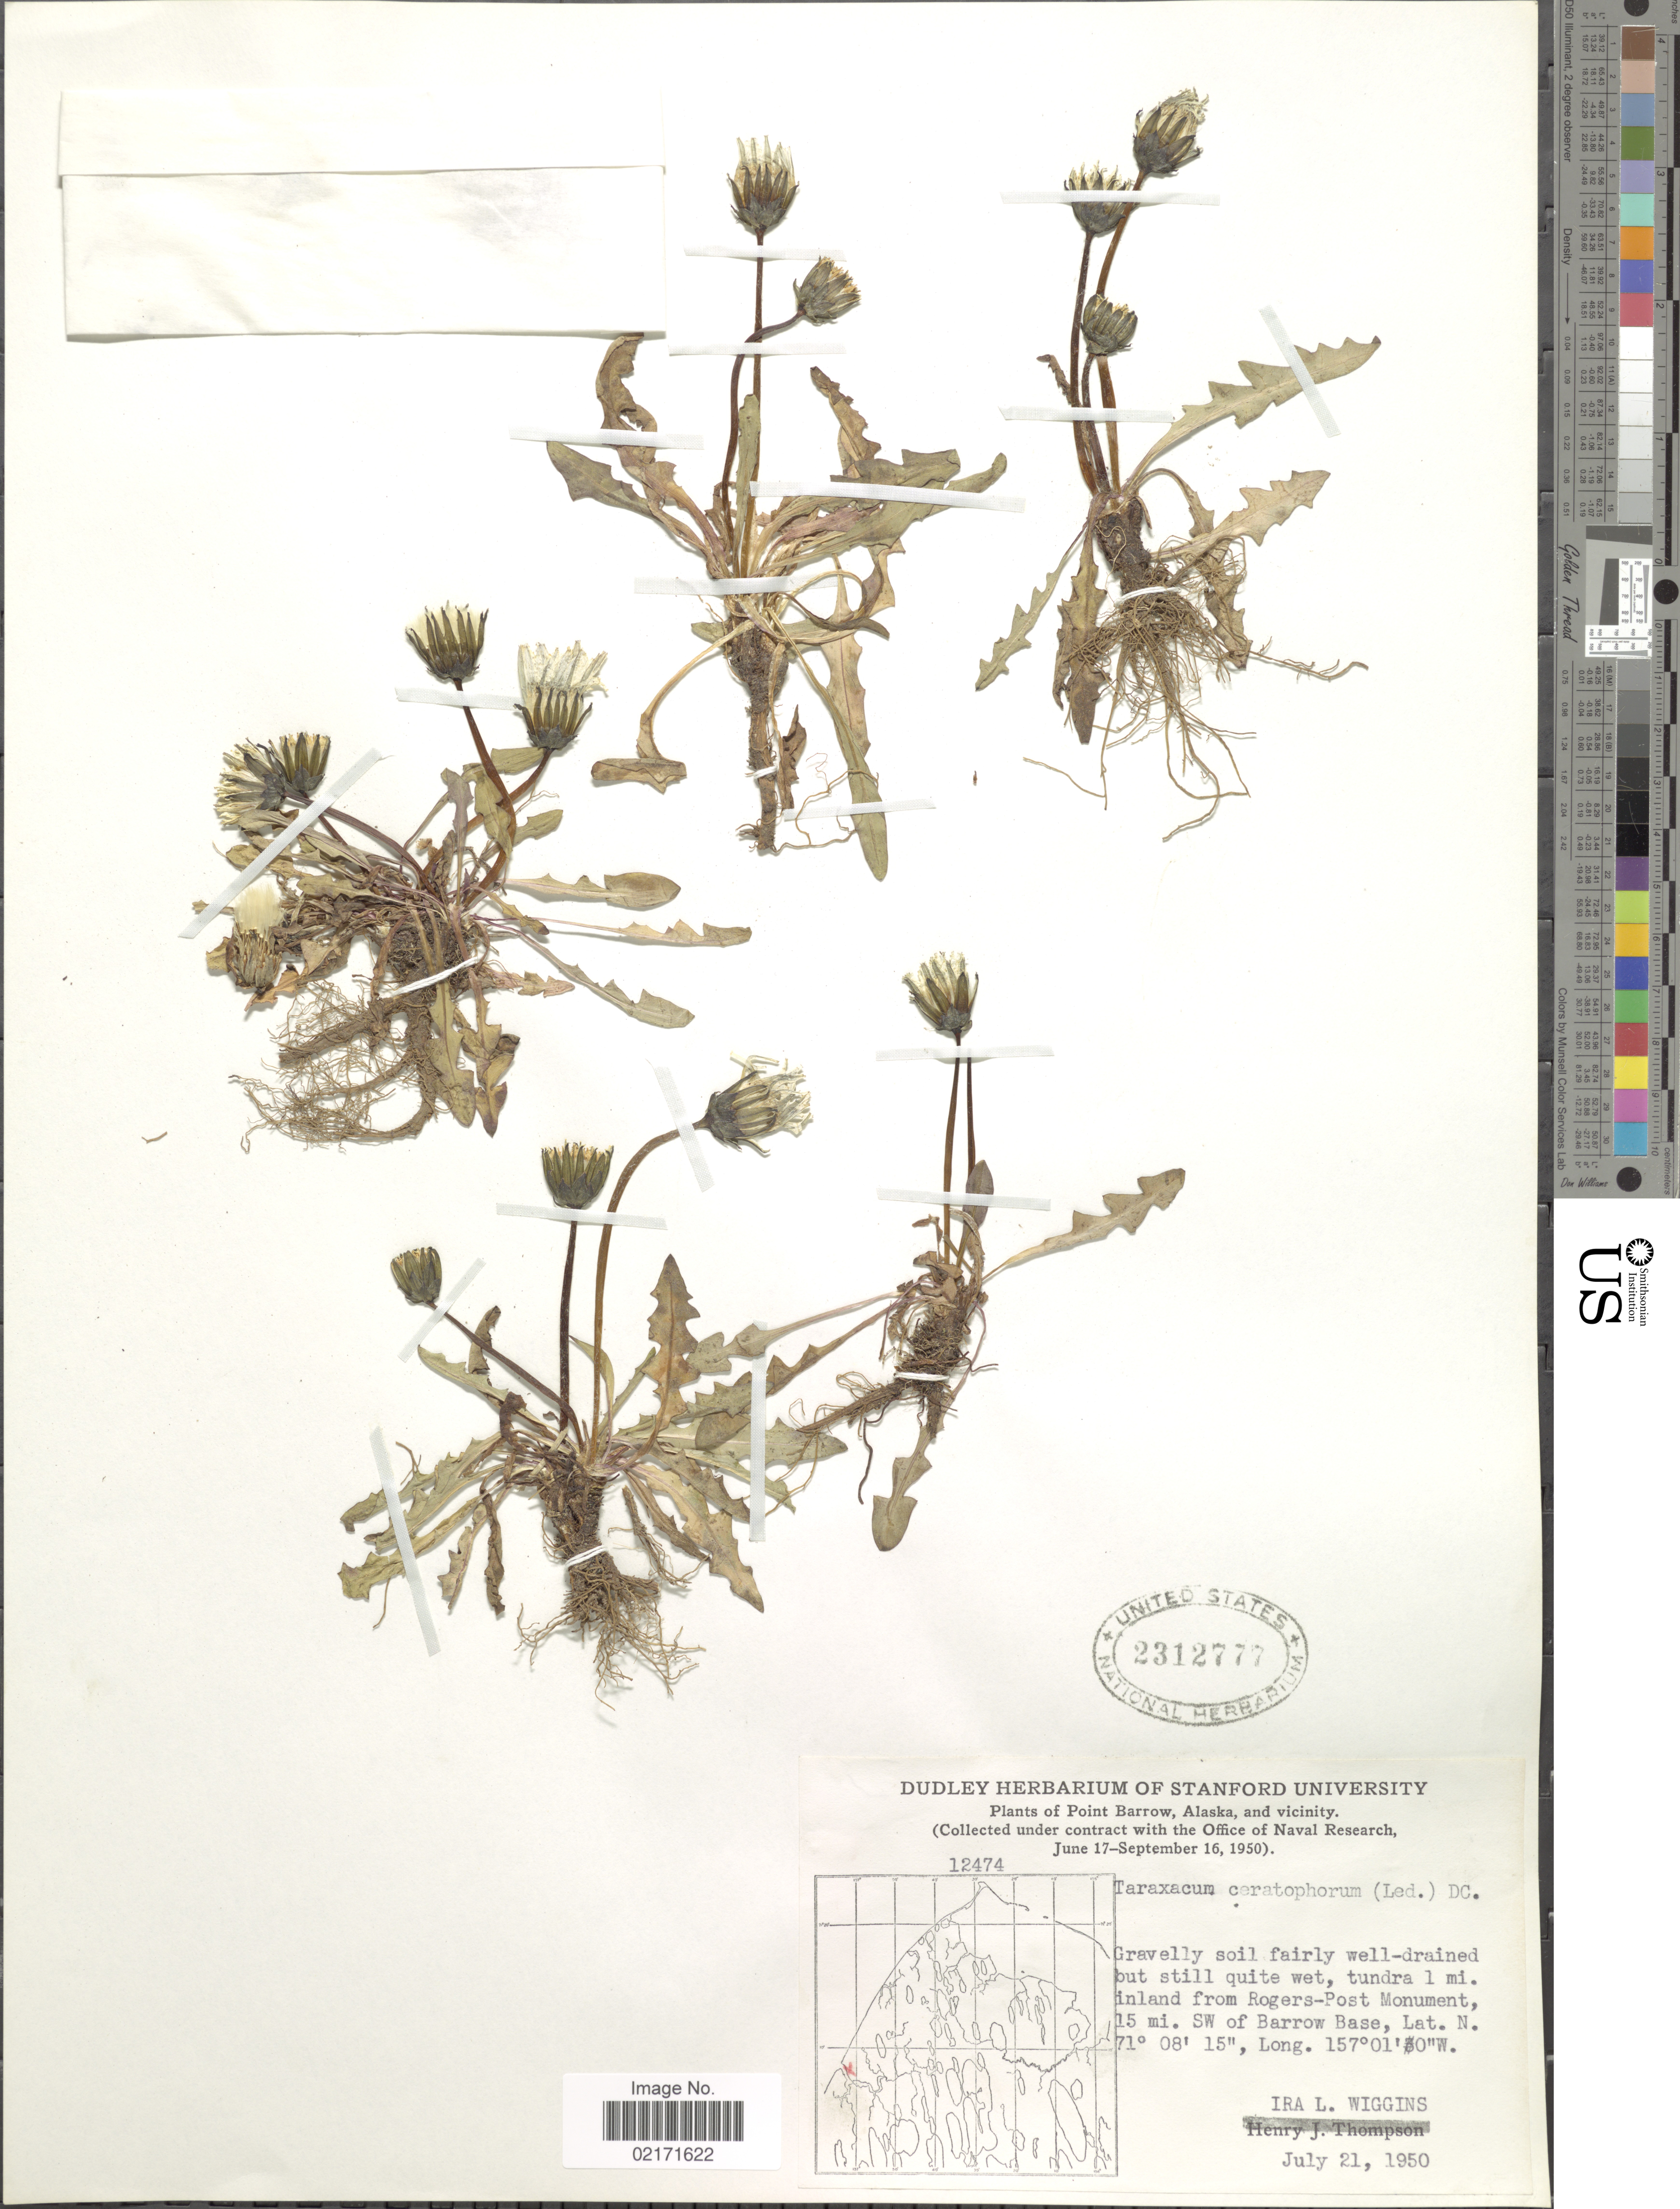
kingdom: Plantae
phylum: Tracheophyta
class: Magnoliopsida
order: Asterales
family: Asteraceae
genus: Taraxacum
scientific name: Taraxacum ceratophorum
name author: (Ledeb.) DC.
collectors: I. L. Wiggins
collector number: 12474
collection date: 1950-07-21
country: United States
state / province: Alaska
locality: Point Barrow, Alaska, and vicinity. Tundra 1 mi.inland from Rogers-Post Monument, 15 mi. SW of Barrow Base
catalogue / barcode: US 2312777